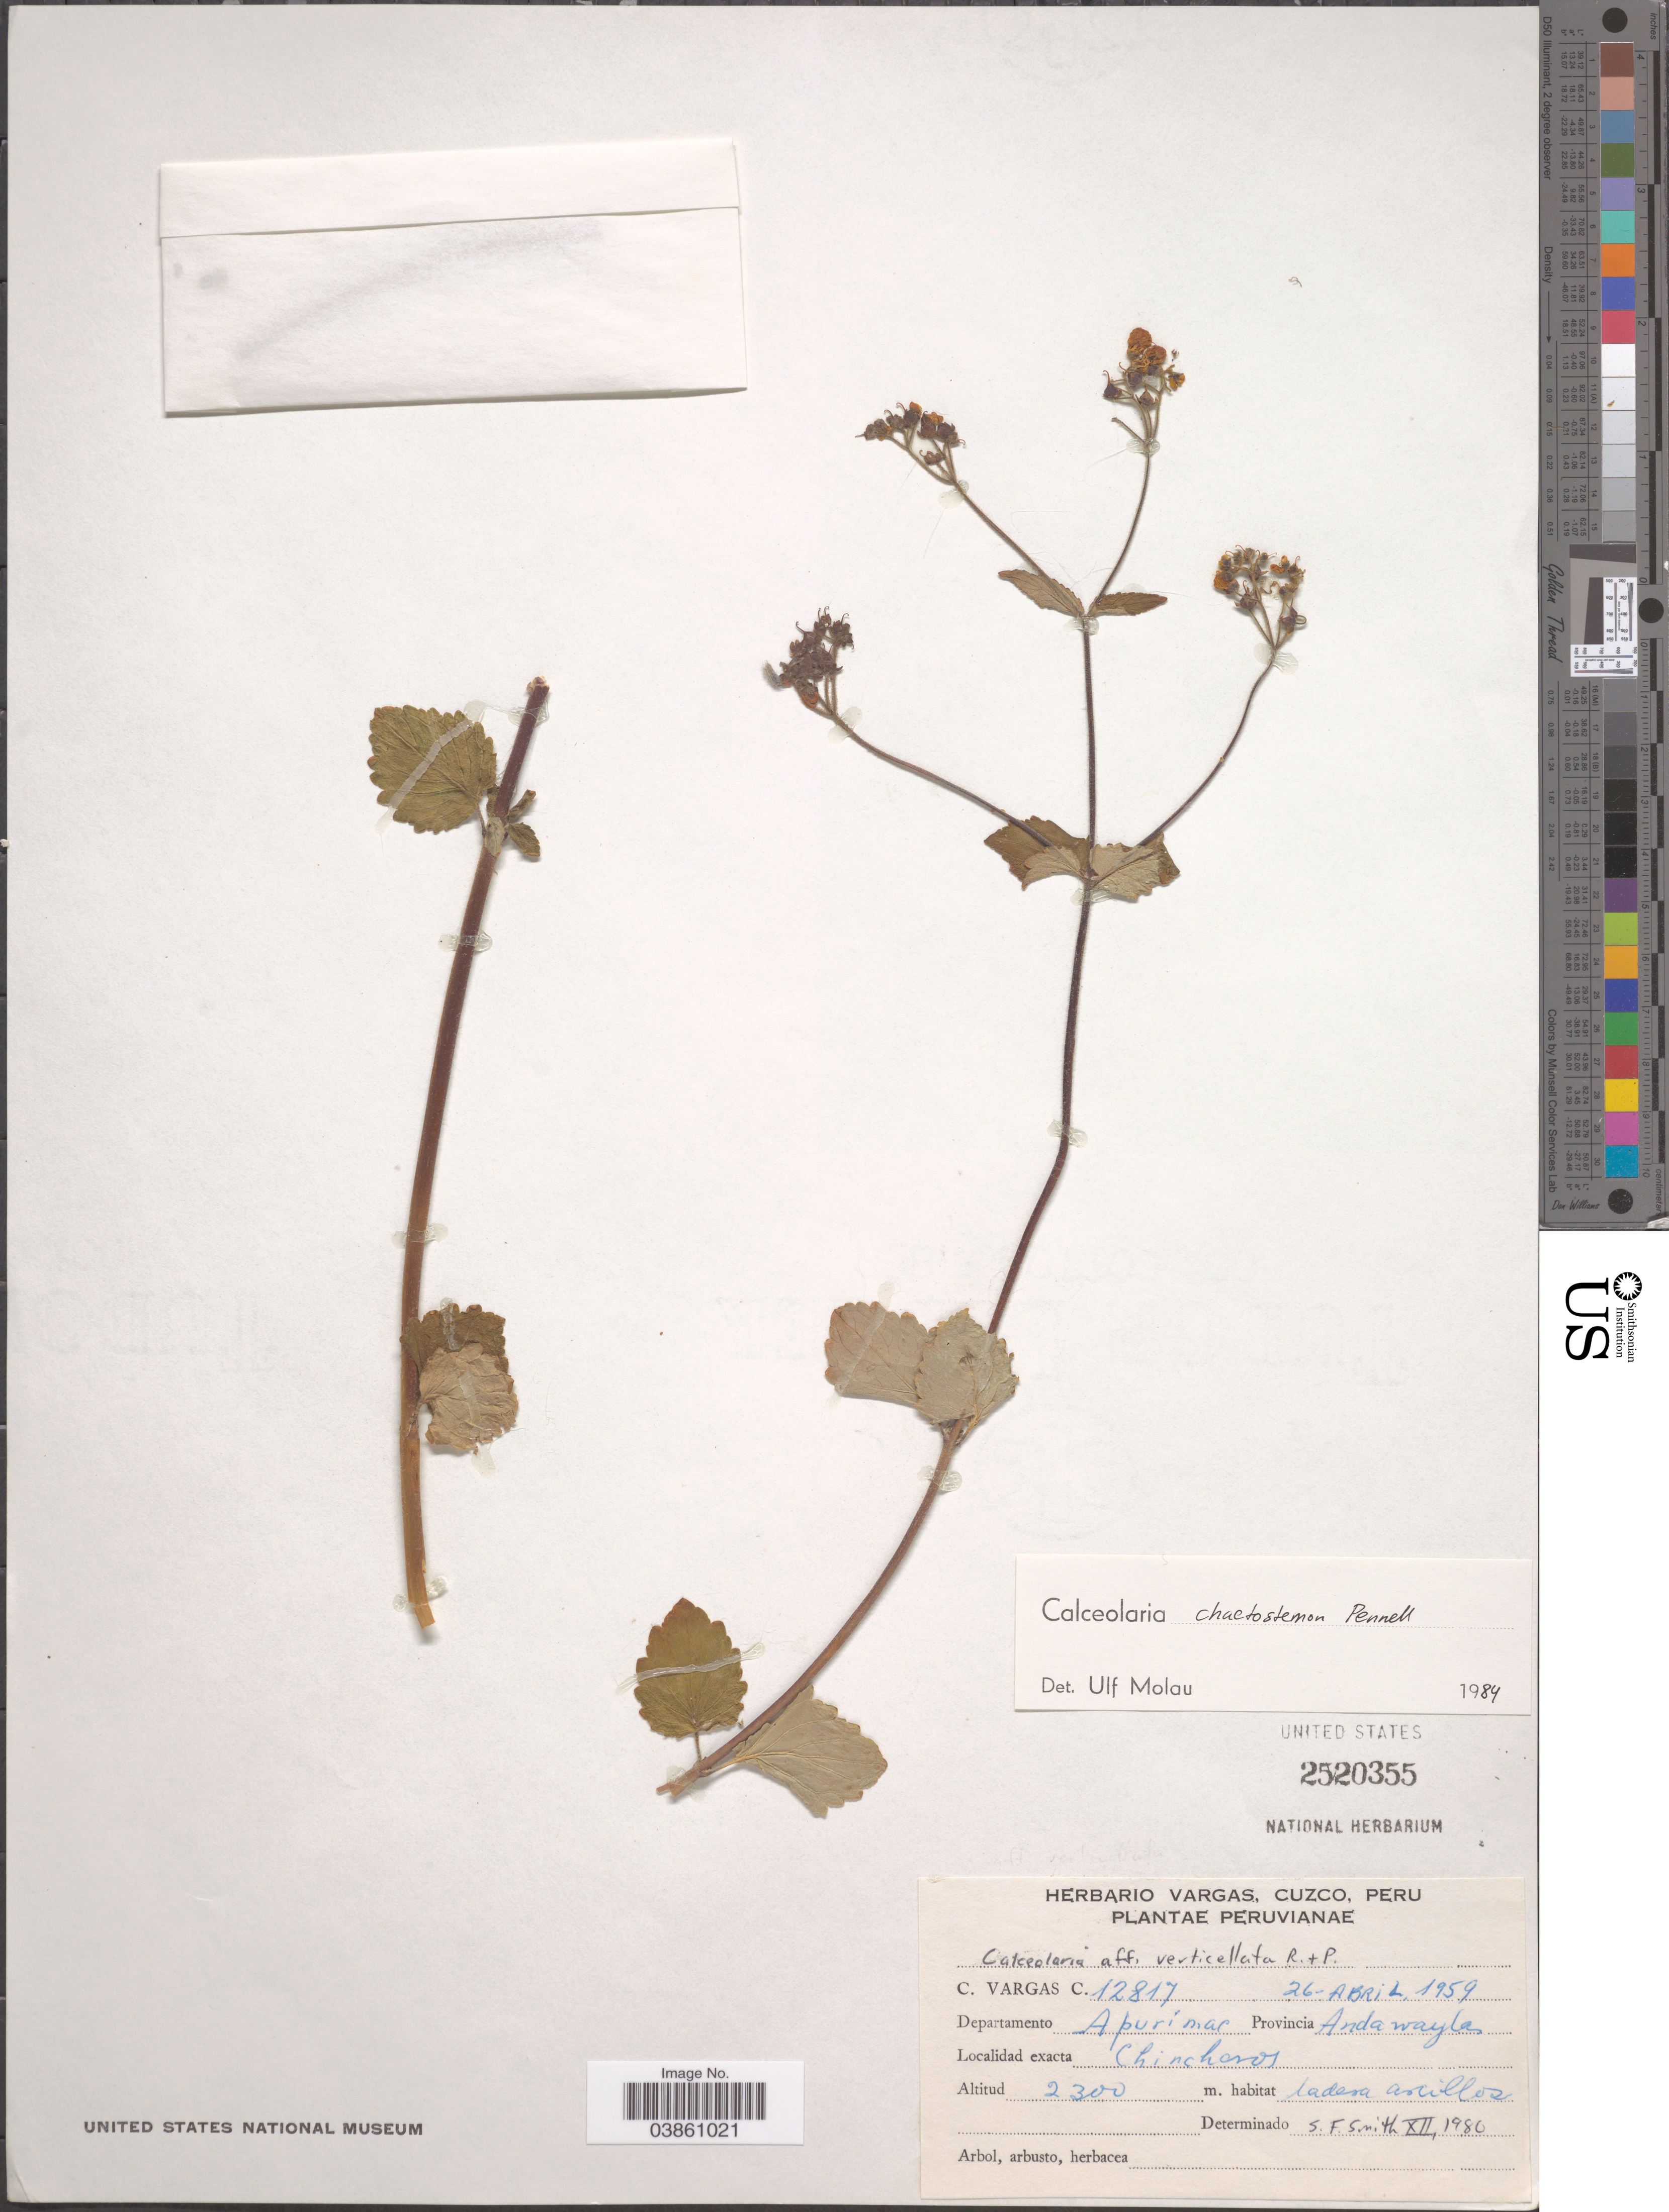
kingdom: Plantae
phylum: Tracheophyta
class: Magnoliopsida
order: Lamiales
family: Calceolariaceae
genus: Calceolaria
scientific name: Calceolaria chaetostemon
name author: Pennell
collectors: C. Vargas Calderón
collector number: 12817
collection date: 1959-04-26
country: Peru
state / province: Apurímac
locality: Departamento Apurimac. Provincia Andahuaylas. Chincheros.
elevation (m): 2300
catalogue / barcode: US 2520355